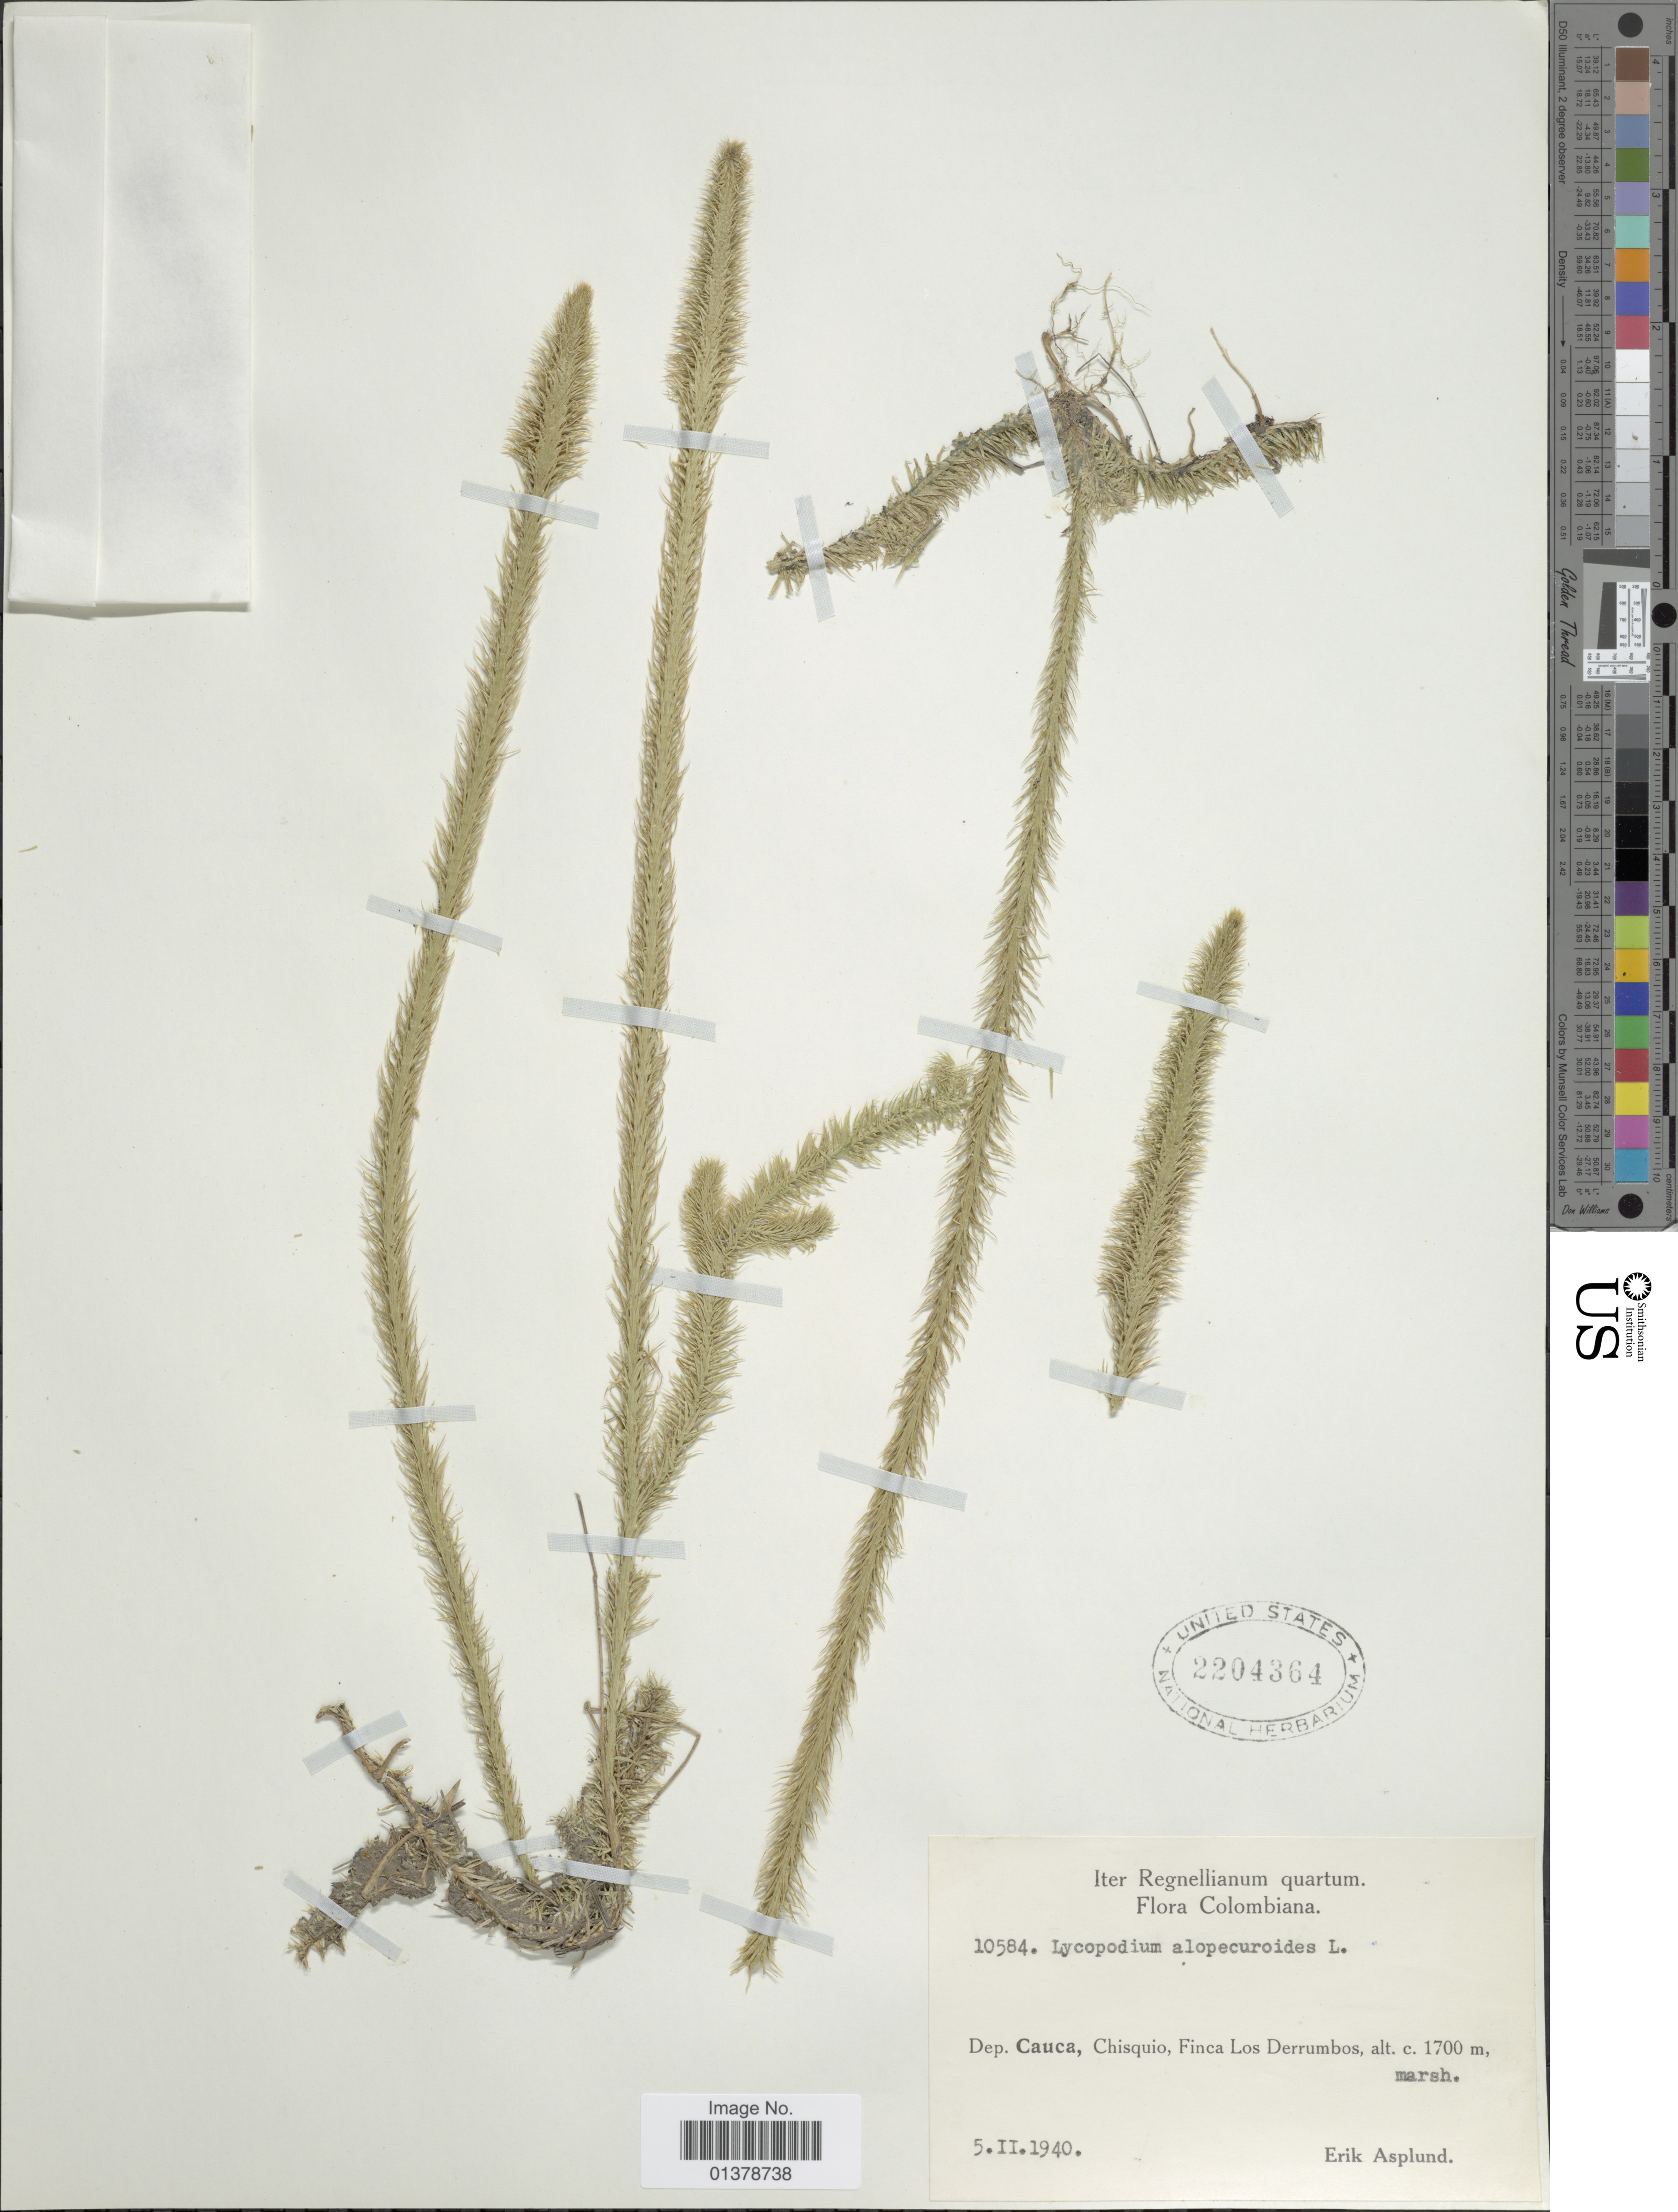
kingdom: Plantae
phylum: Tracheophyta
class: Lycopodiopsida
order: Lycopodiales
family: Lycopodiaceae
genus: Lycopodiella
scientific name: Lycopodiella alopecuroides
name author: (L.) Cranfill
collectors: E. Asplund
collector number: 10584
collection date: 1940-02-05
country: Colombia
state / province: Cauca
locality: Chisquio, Finca LOs Derrumbos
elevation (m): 1700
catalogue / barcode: US 2204364